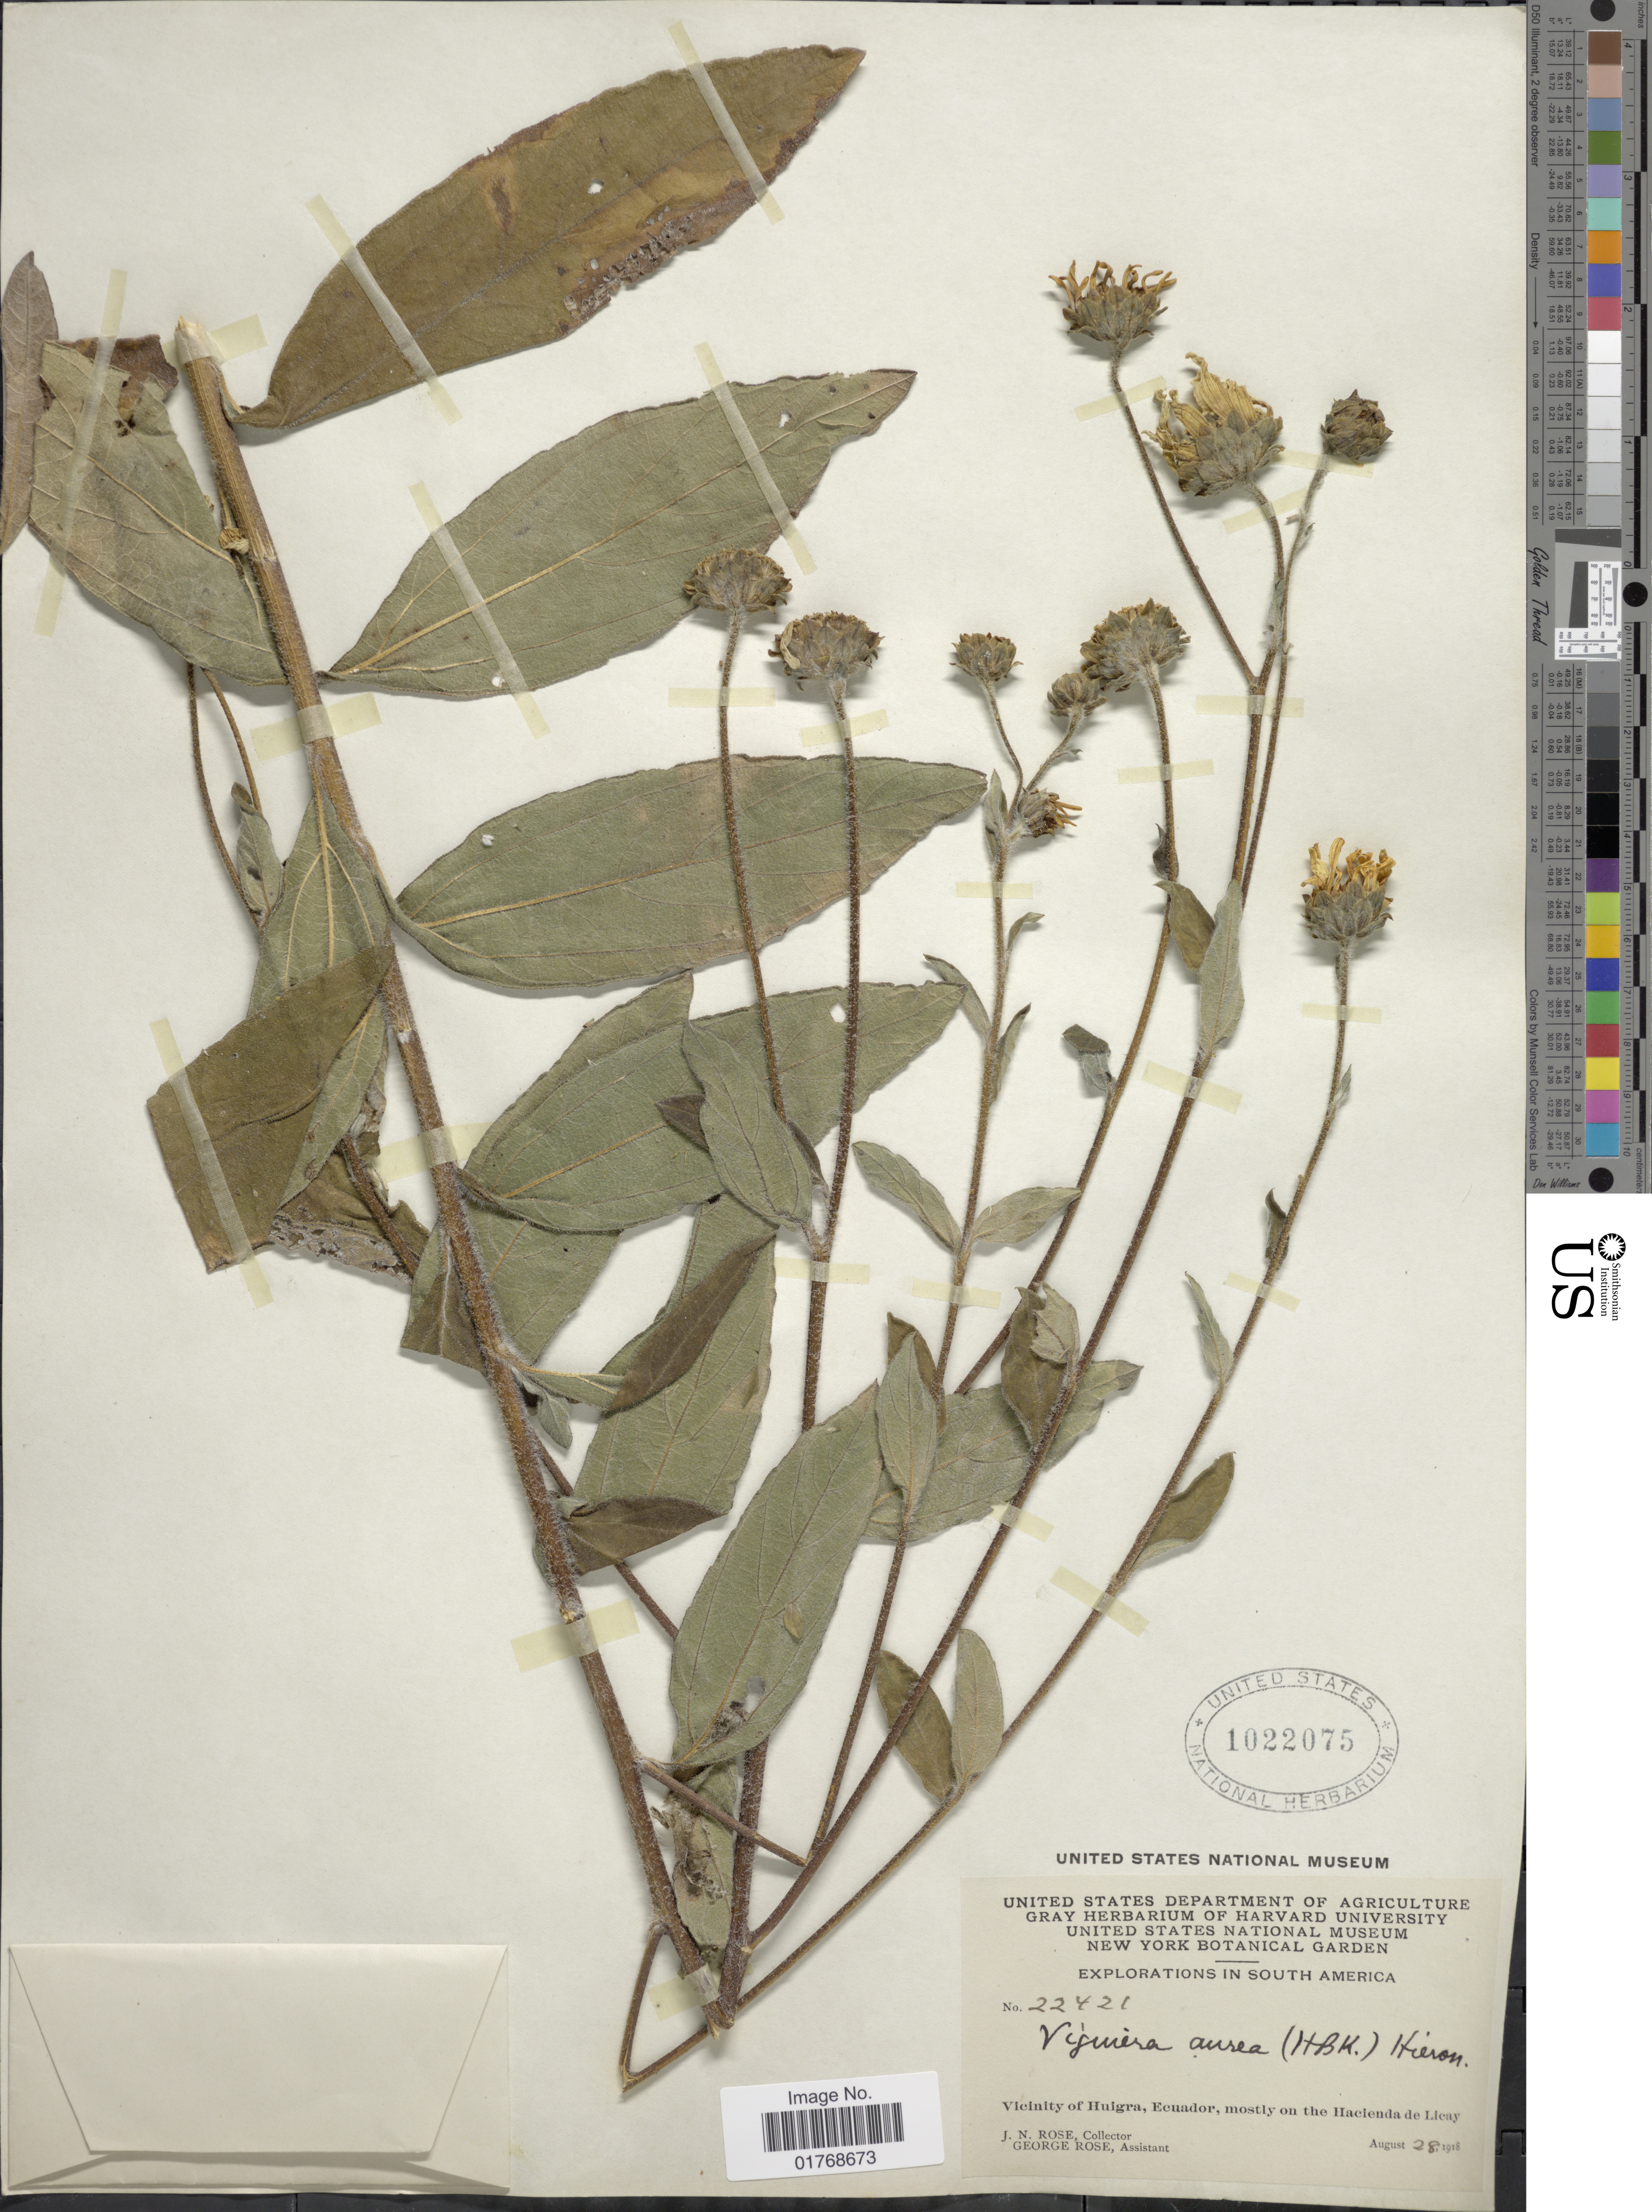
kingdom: Plantae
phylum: Tracheophyta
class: Magnoliopsida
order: Asterales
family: Asteraceae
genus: Viguiera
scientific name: Viguiera incana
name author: (Pers.) S.F. Blake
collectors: J. N. Rose & G. Rose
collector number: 22421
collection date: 1918-08-28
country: Ecuador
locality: Vicinity of Huigra, Ecuador, mostly on the Hacienda de Licay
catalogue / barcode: US 1022075